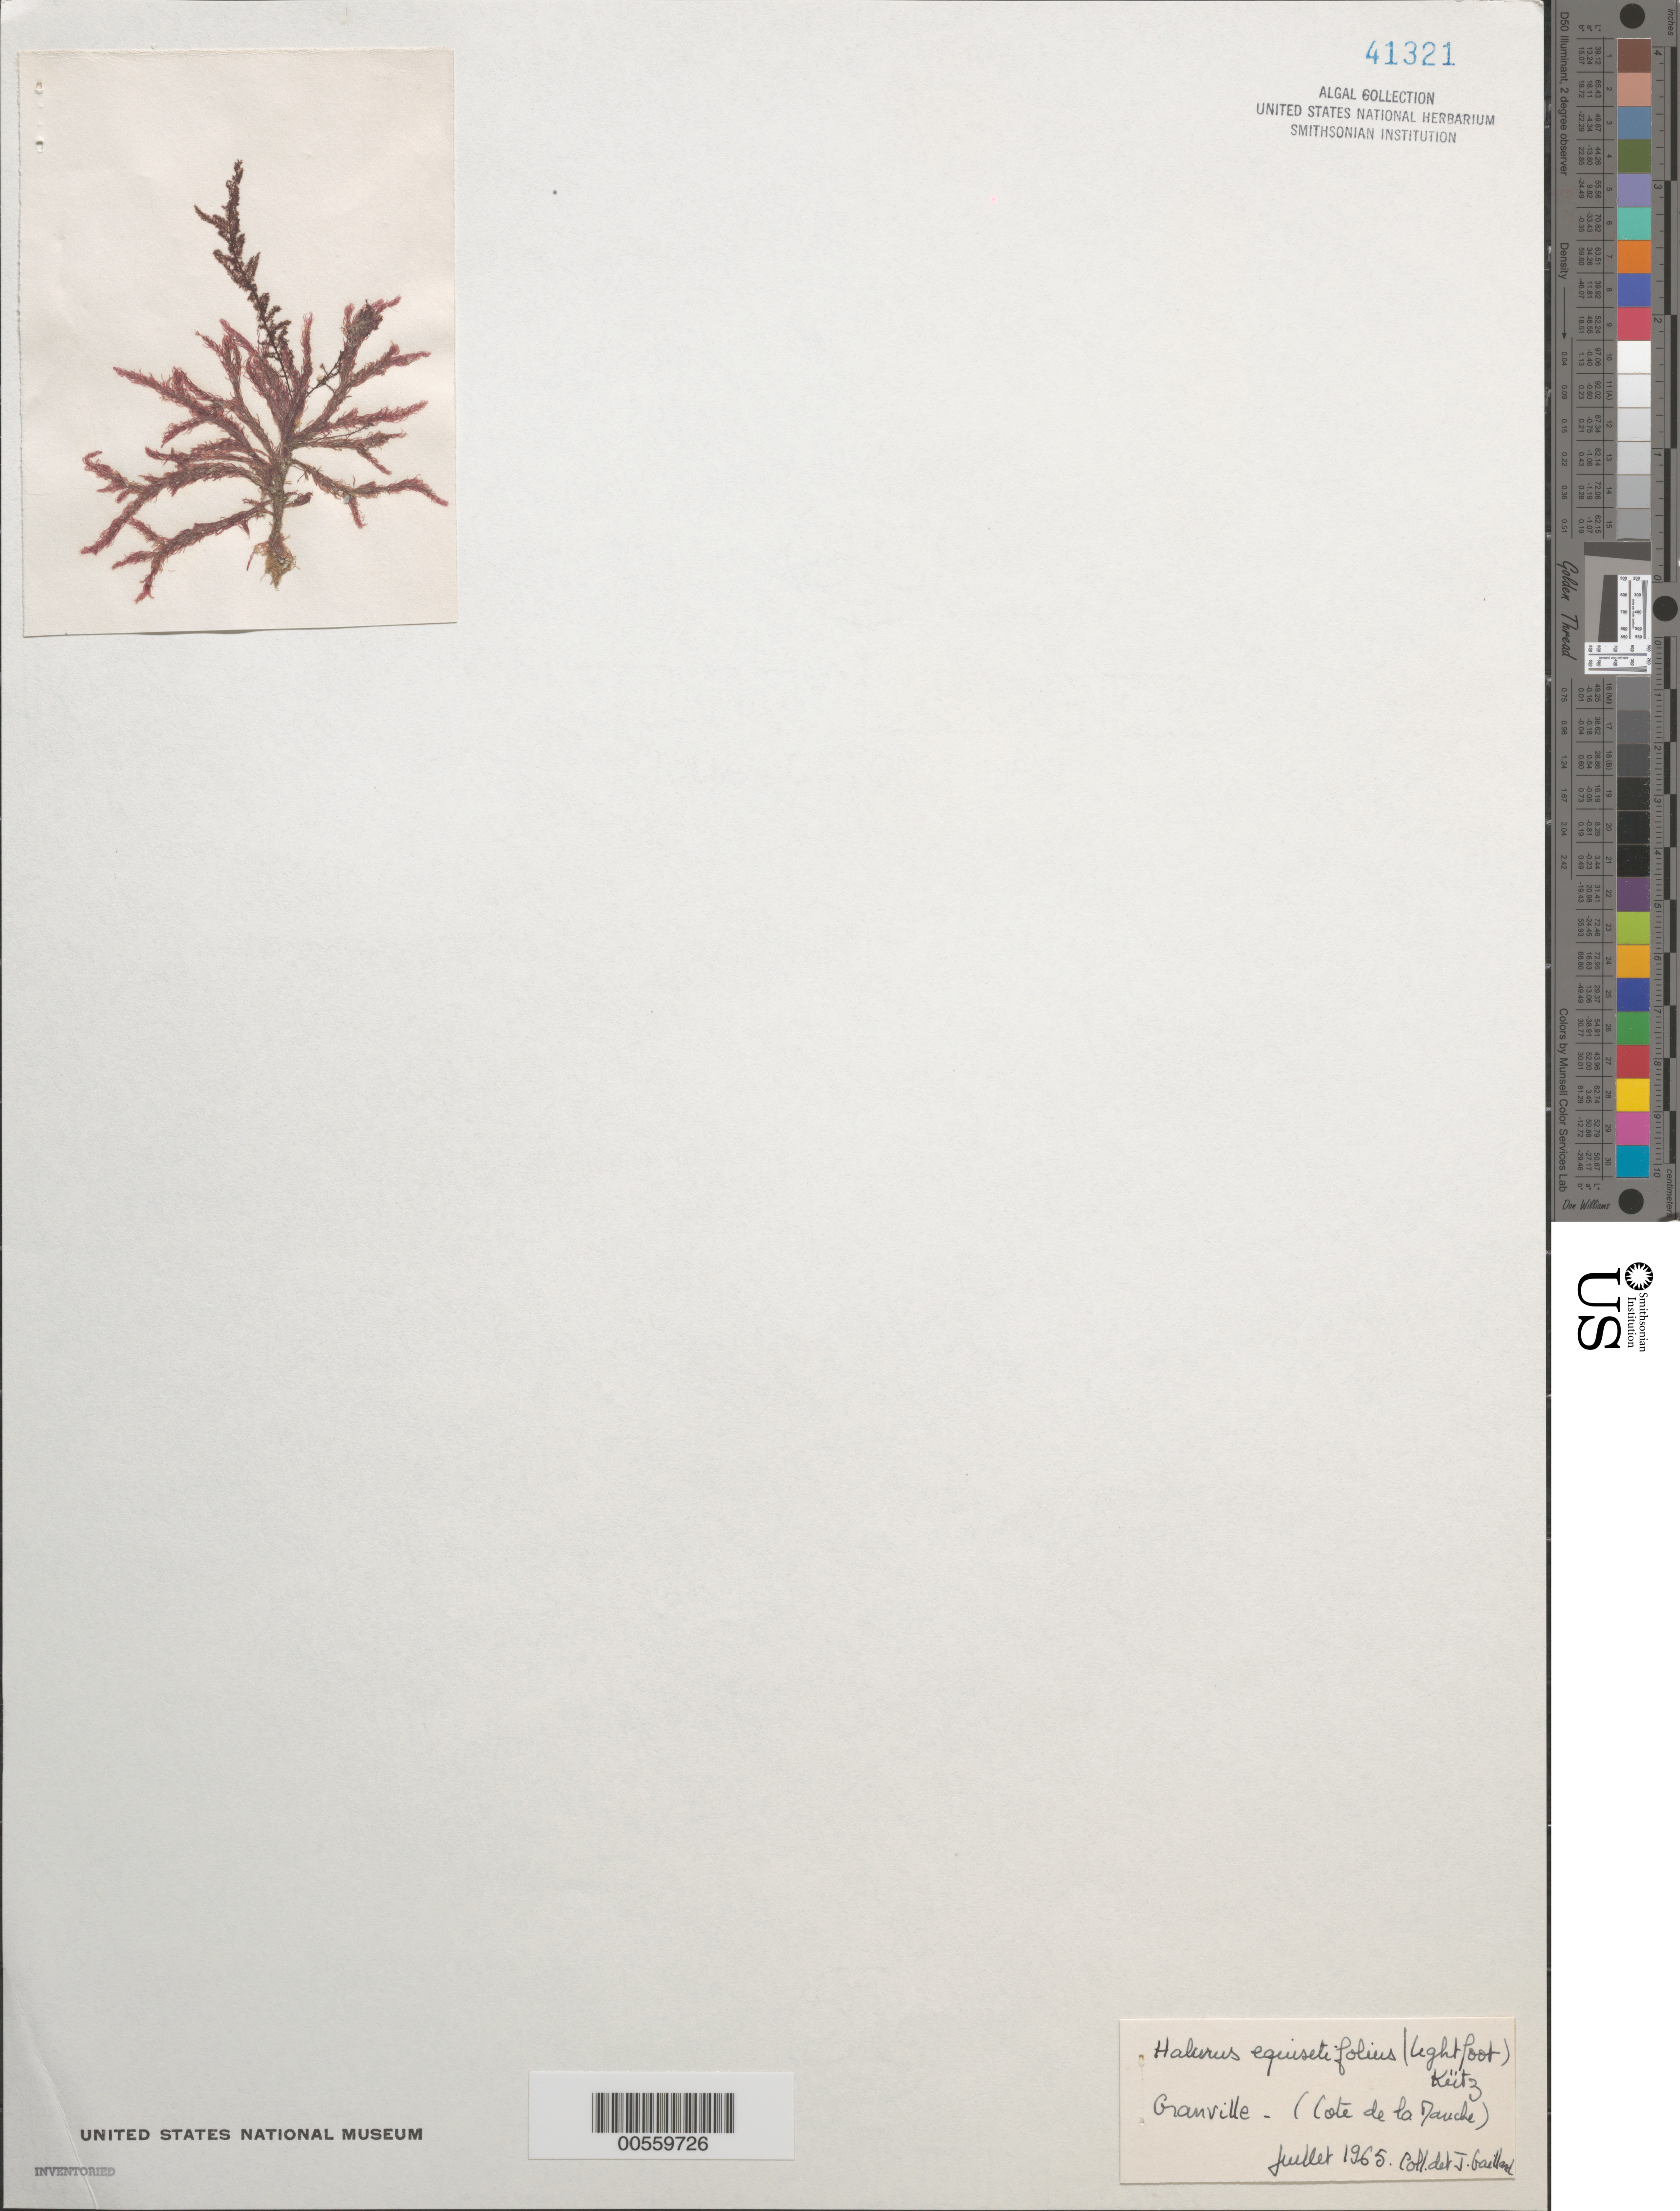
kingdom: Plantae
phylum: Rhodophyta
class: Florideophyceae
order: Ceramiales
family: Wrangeliaceae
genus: Halurus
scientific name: Halurus equisetifolius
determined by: Gaillard, J.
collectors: J. Gaillard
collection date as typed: Jul 1965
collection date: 1965-07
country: France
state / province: Normandie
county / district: Manche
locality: Granville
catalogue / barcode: US 41321